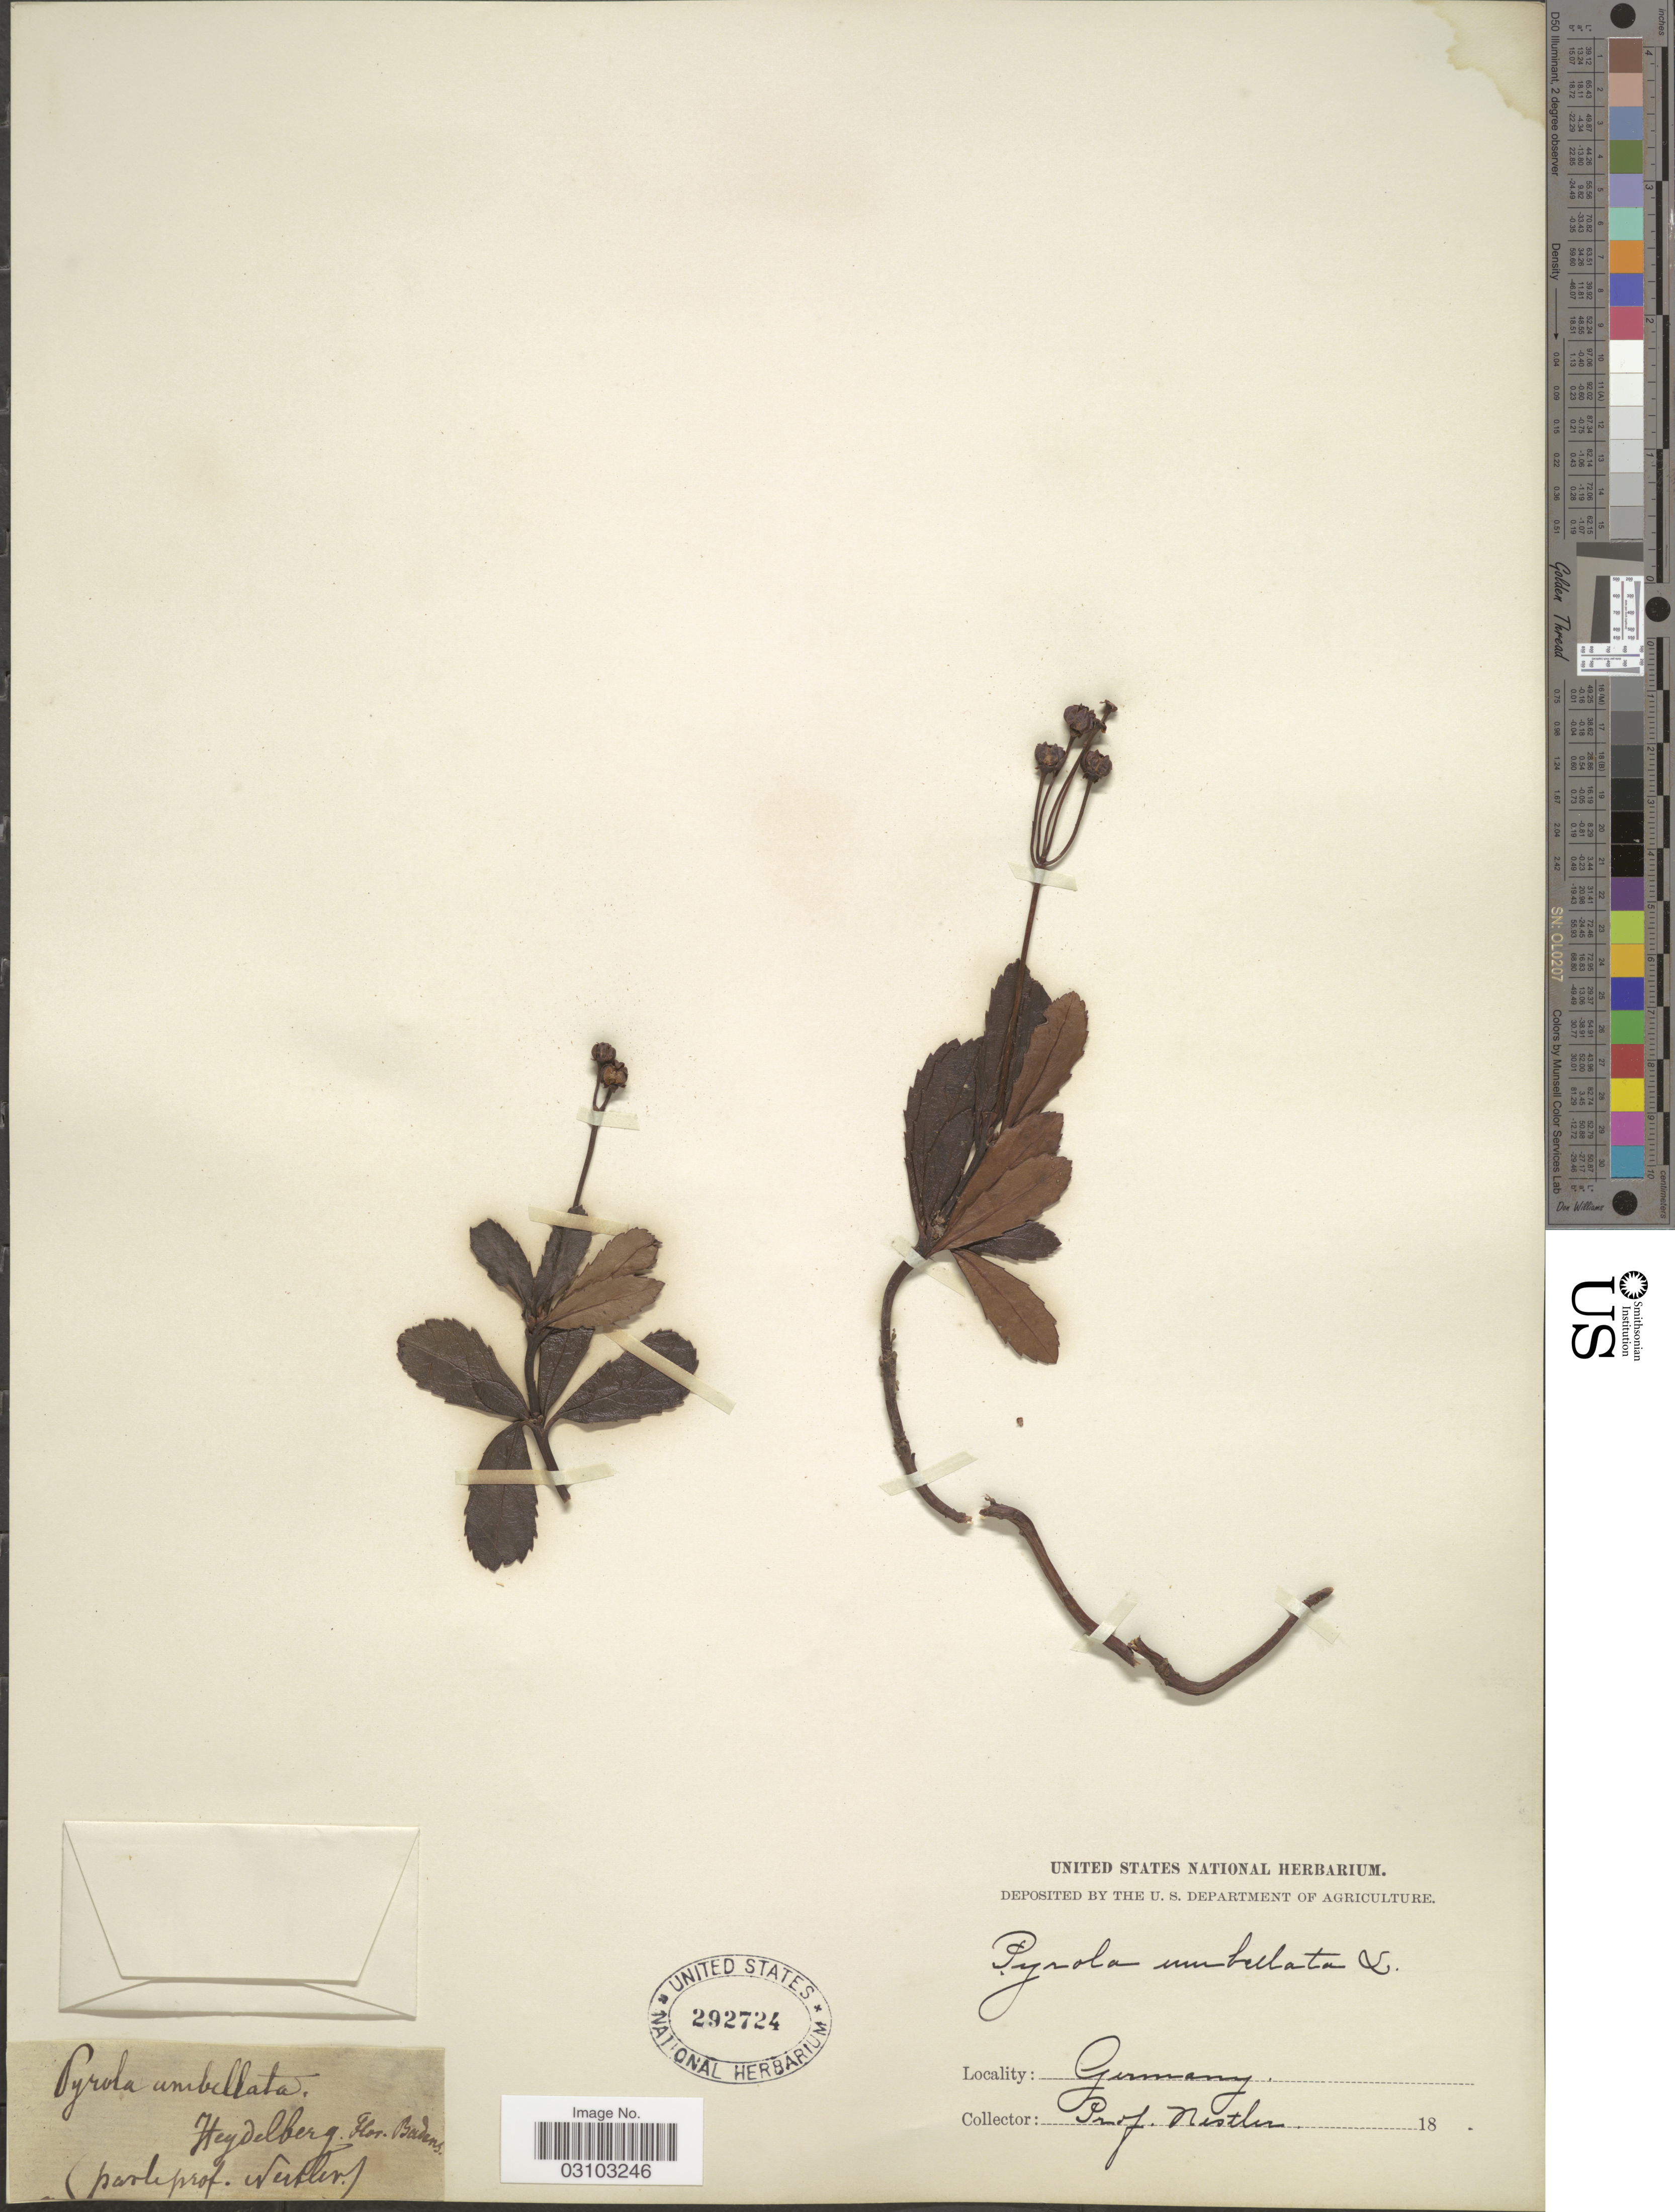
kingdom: Plantae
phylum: Tracheophyta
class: Magnoliopsida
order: Ericales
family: Ericaceae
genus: Chimaphila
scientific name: Chimaphila umbellata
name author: (L.) W.P.C. Barton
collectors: Nestler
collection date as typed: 18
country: Germany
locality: Heydelberg, Badens.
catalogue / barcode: US 292724